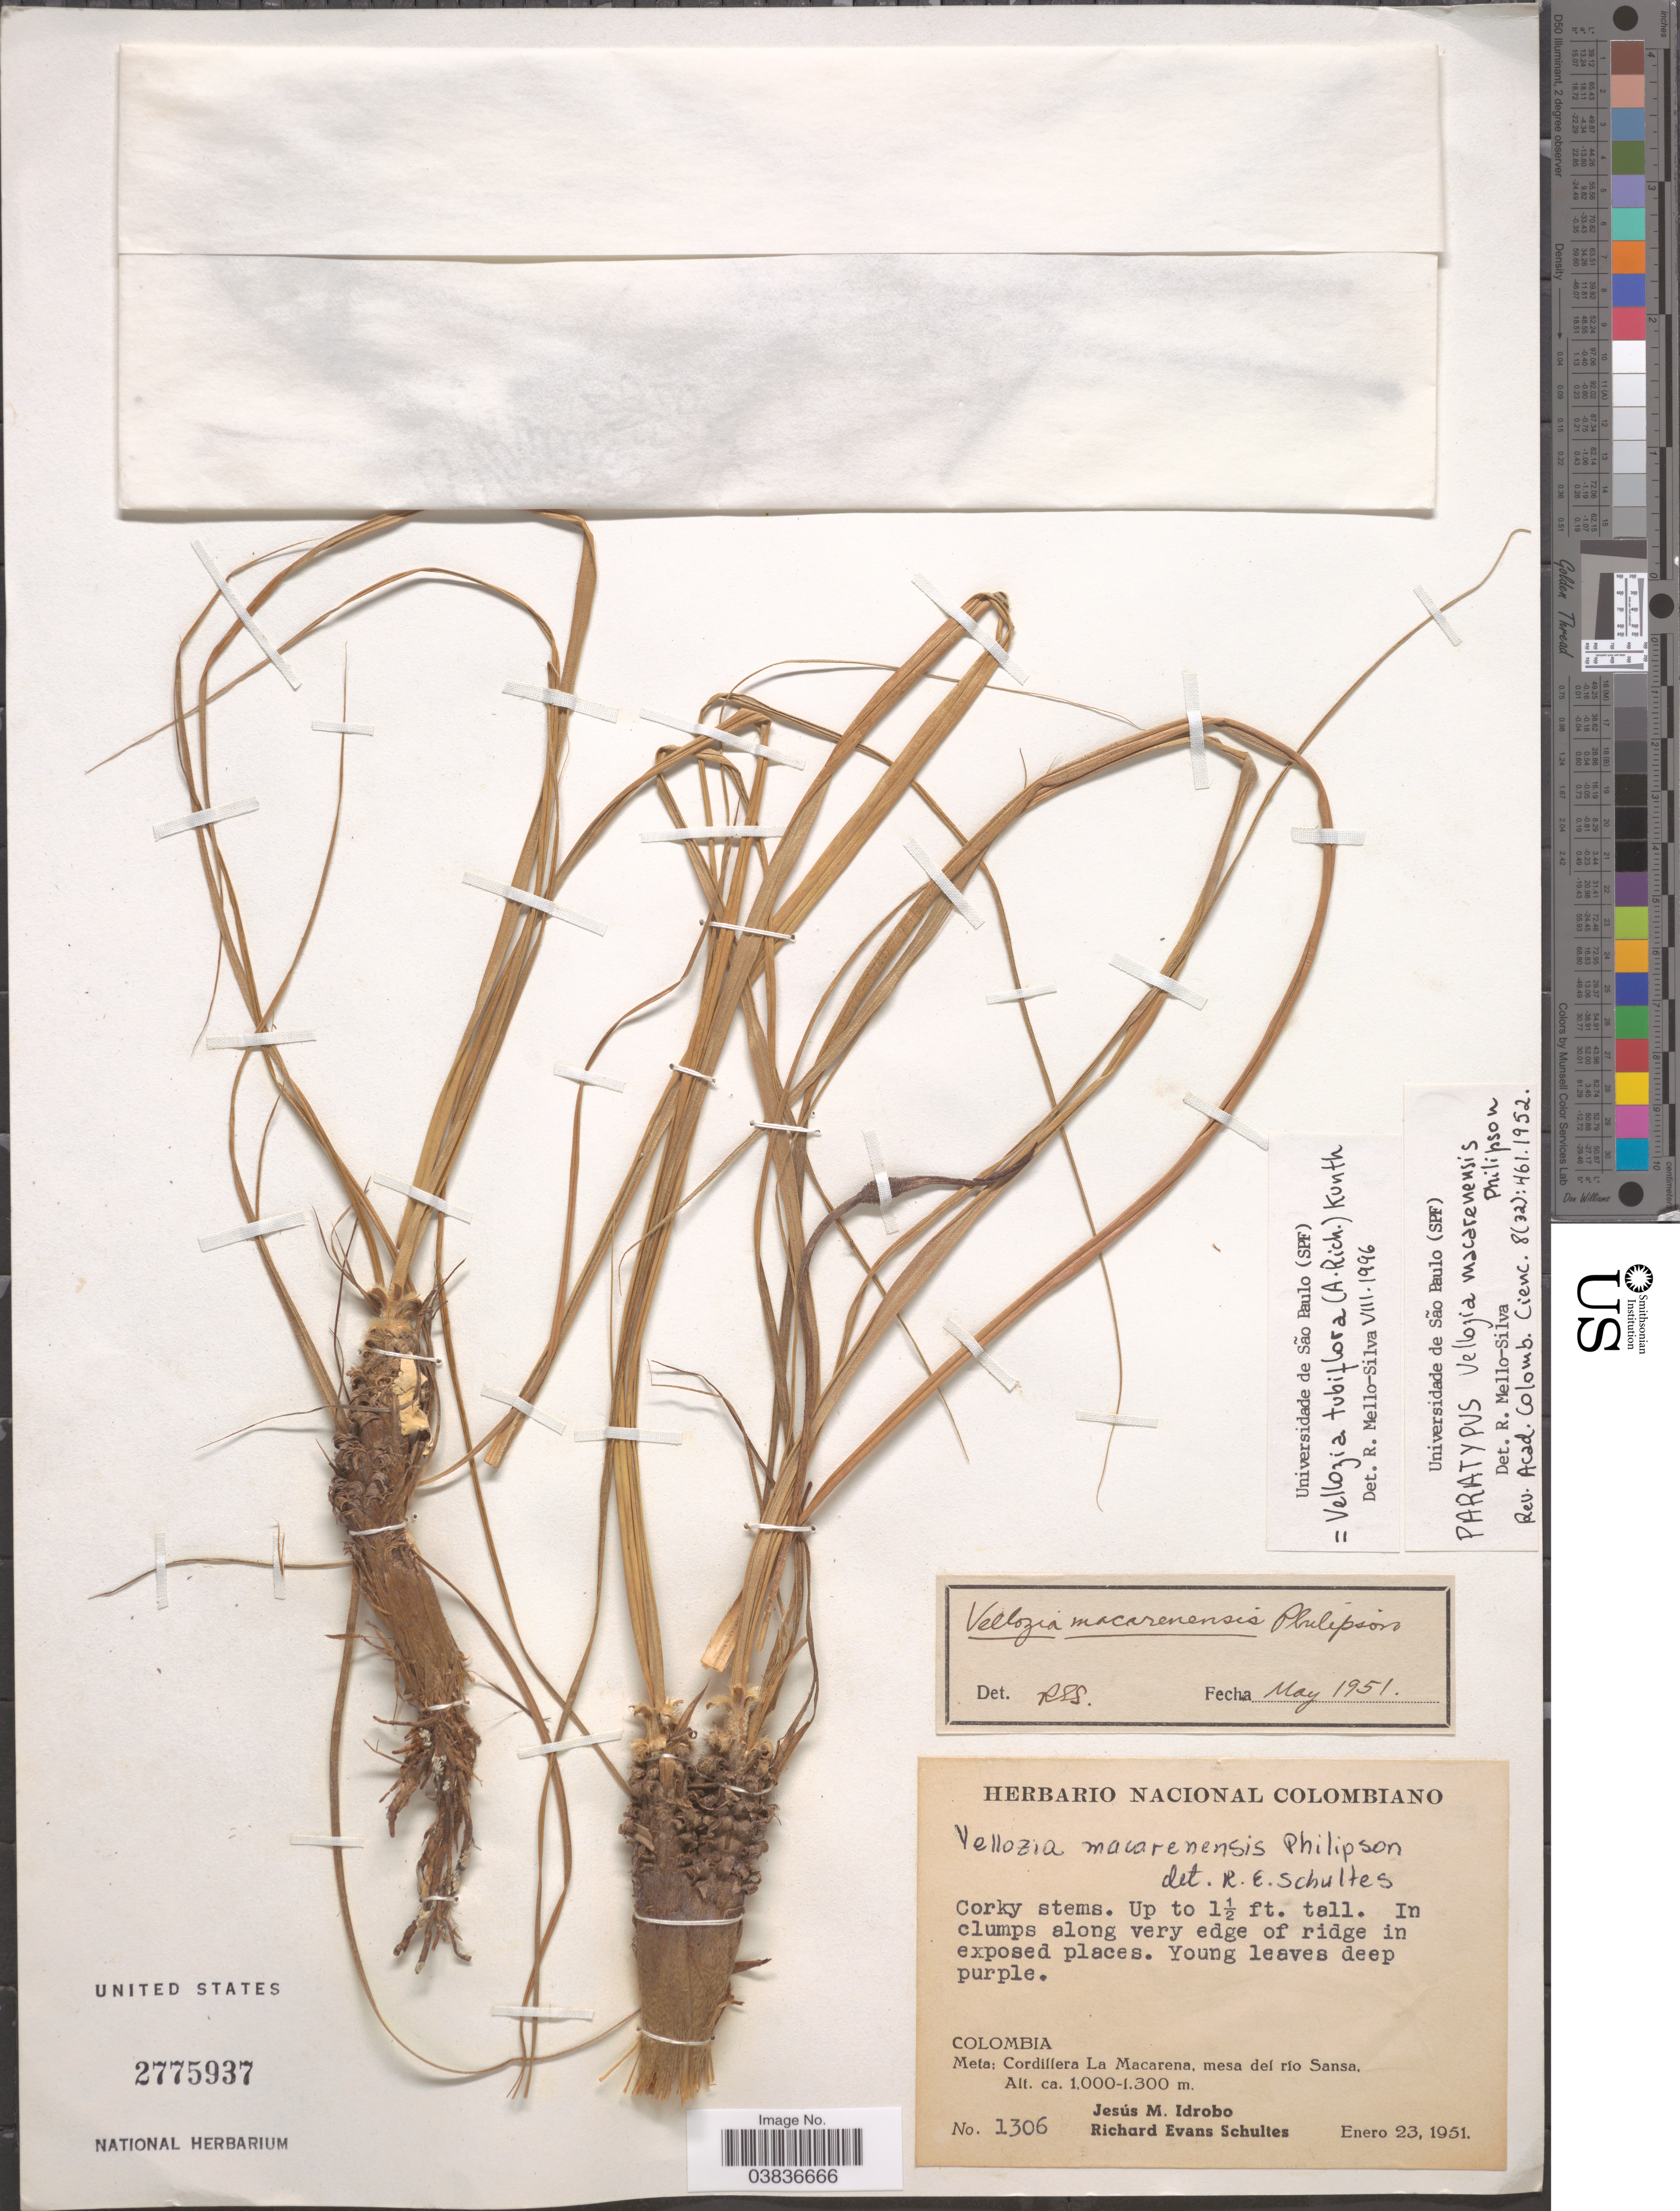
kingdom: Plantae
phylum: Tracheophyta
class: Liliopsida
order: Pandanales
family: Velloziaceae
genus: Vellozia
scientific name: Vellozia tubiflora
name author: (A. Rich.) Kunth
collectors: J. M. Idrobo & R. E. Schultes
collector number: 1306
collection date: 1951-01-23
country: Colombia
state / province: Meta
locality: Cordillera La Macarena, mesa del río Sansa.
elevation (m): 1000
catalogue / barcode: US 2775937